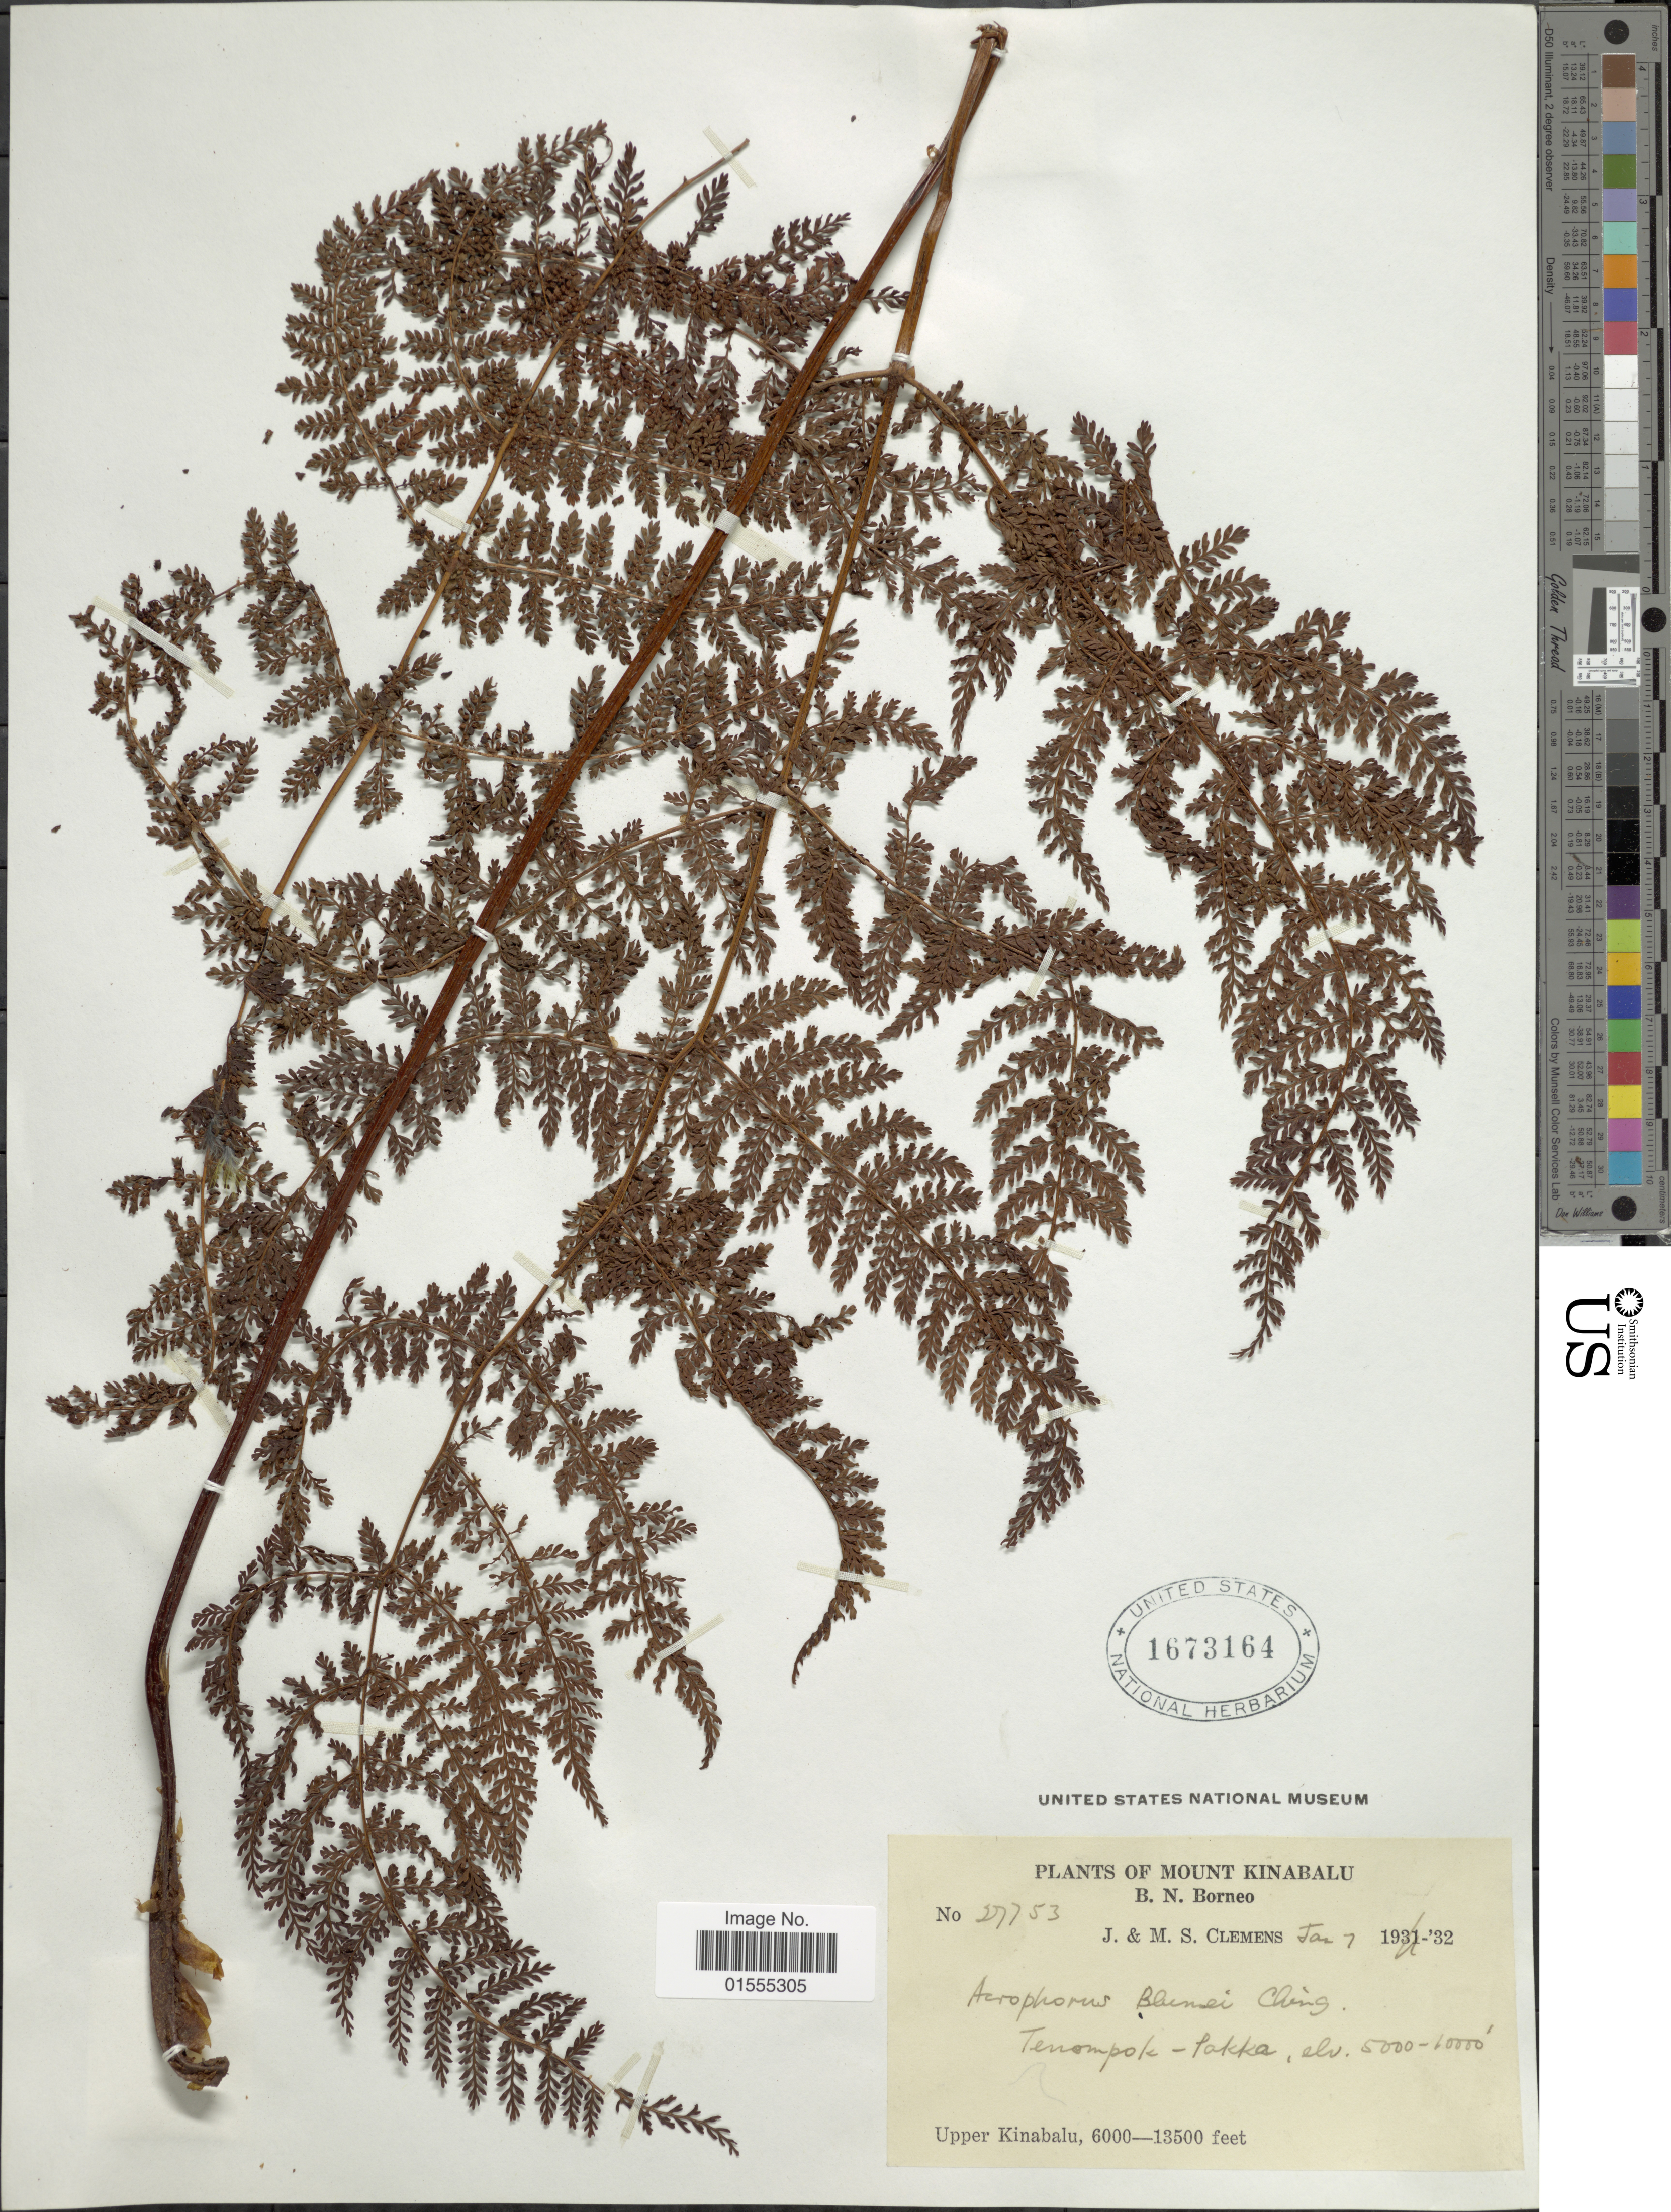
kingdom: Plantae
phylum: Tracheophyta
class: Polypodiopsida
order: Polypodiales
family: Dryopteridaceae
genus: Dryopteris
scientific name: Dryopteris blumei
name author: (J. Sm.) Alderw.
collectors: J. Clemens & M. S. Clemens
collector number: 27753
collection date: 1932-01-07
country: Malaysia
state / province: Sabah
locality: Mount Kinabalu, B.N. Borneo, Upper Kinabalu, Tenompok-Sakka [interpreted]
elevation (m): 1524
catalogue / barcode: US 1673164